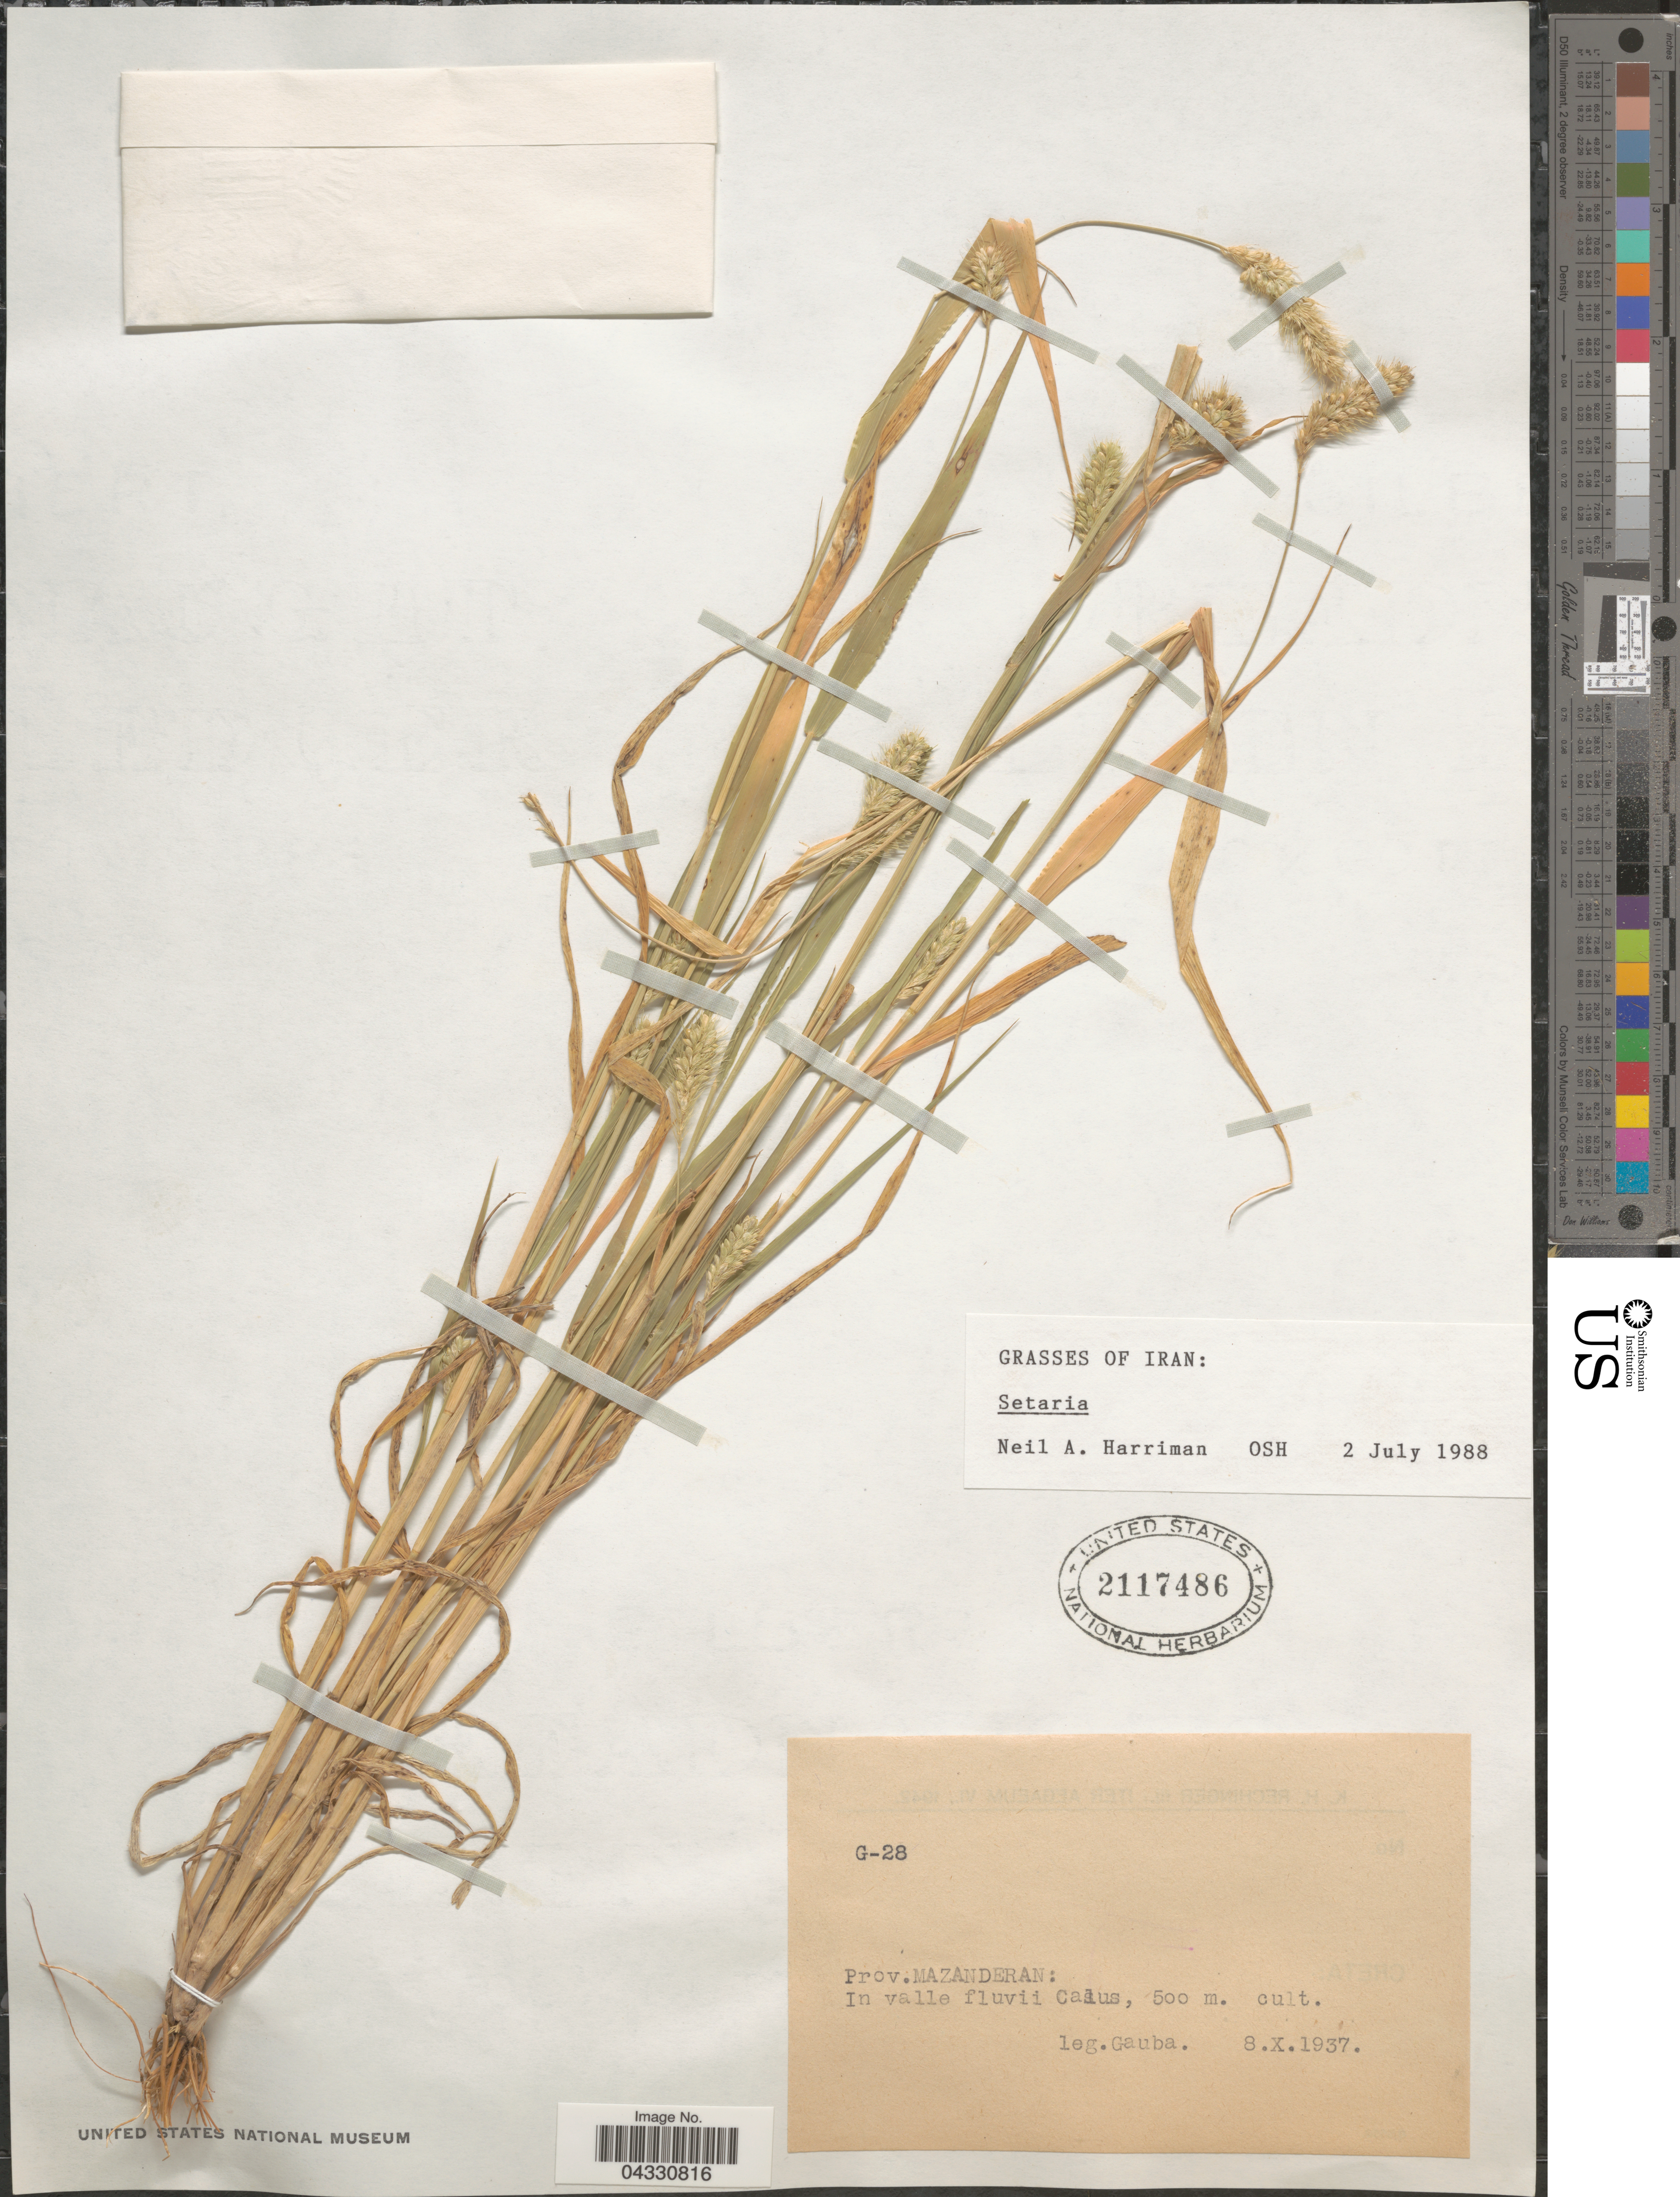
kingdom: Plantae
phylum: Tracheophyta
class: Liliopsida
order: Poales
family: Poaceae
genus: Setaria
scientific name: Setaria sp.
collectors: Gauba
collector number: G-28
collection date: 1937-10-08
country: Iran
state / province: Mazandaran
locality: Prov. Mazanderan: In valle fluvii Calus.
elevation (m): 500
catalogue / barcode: US 2117486